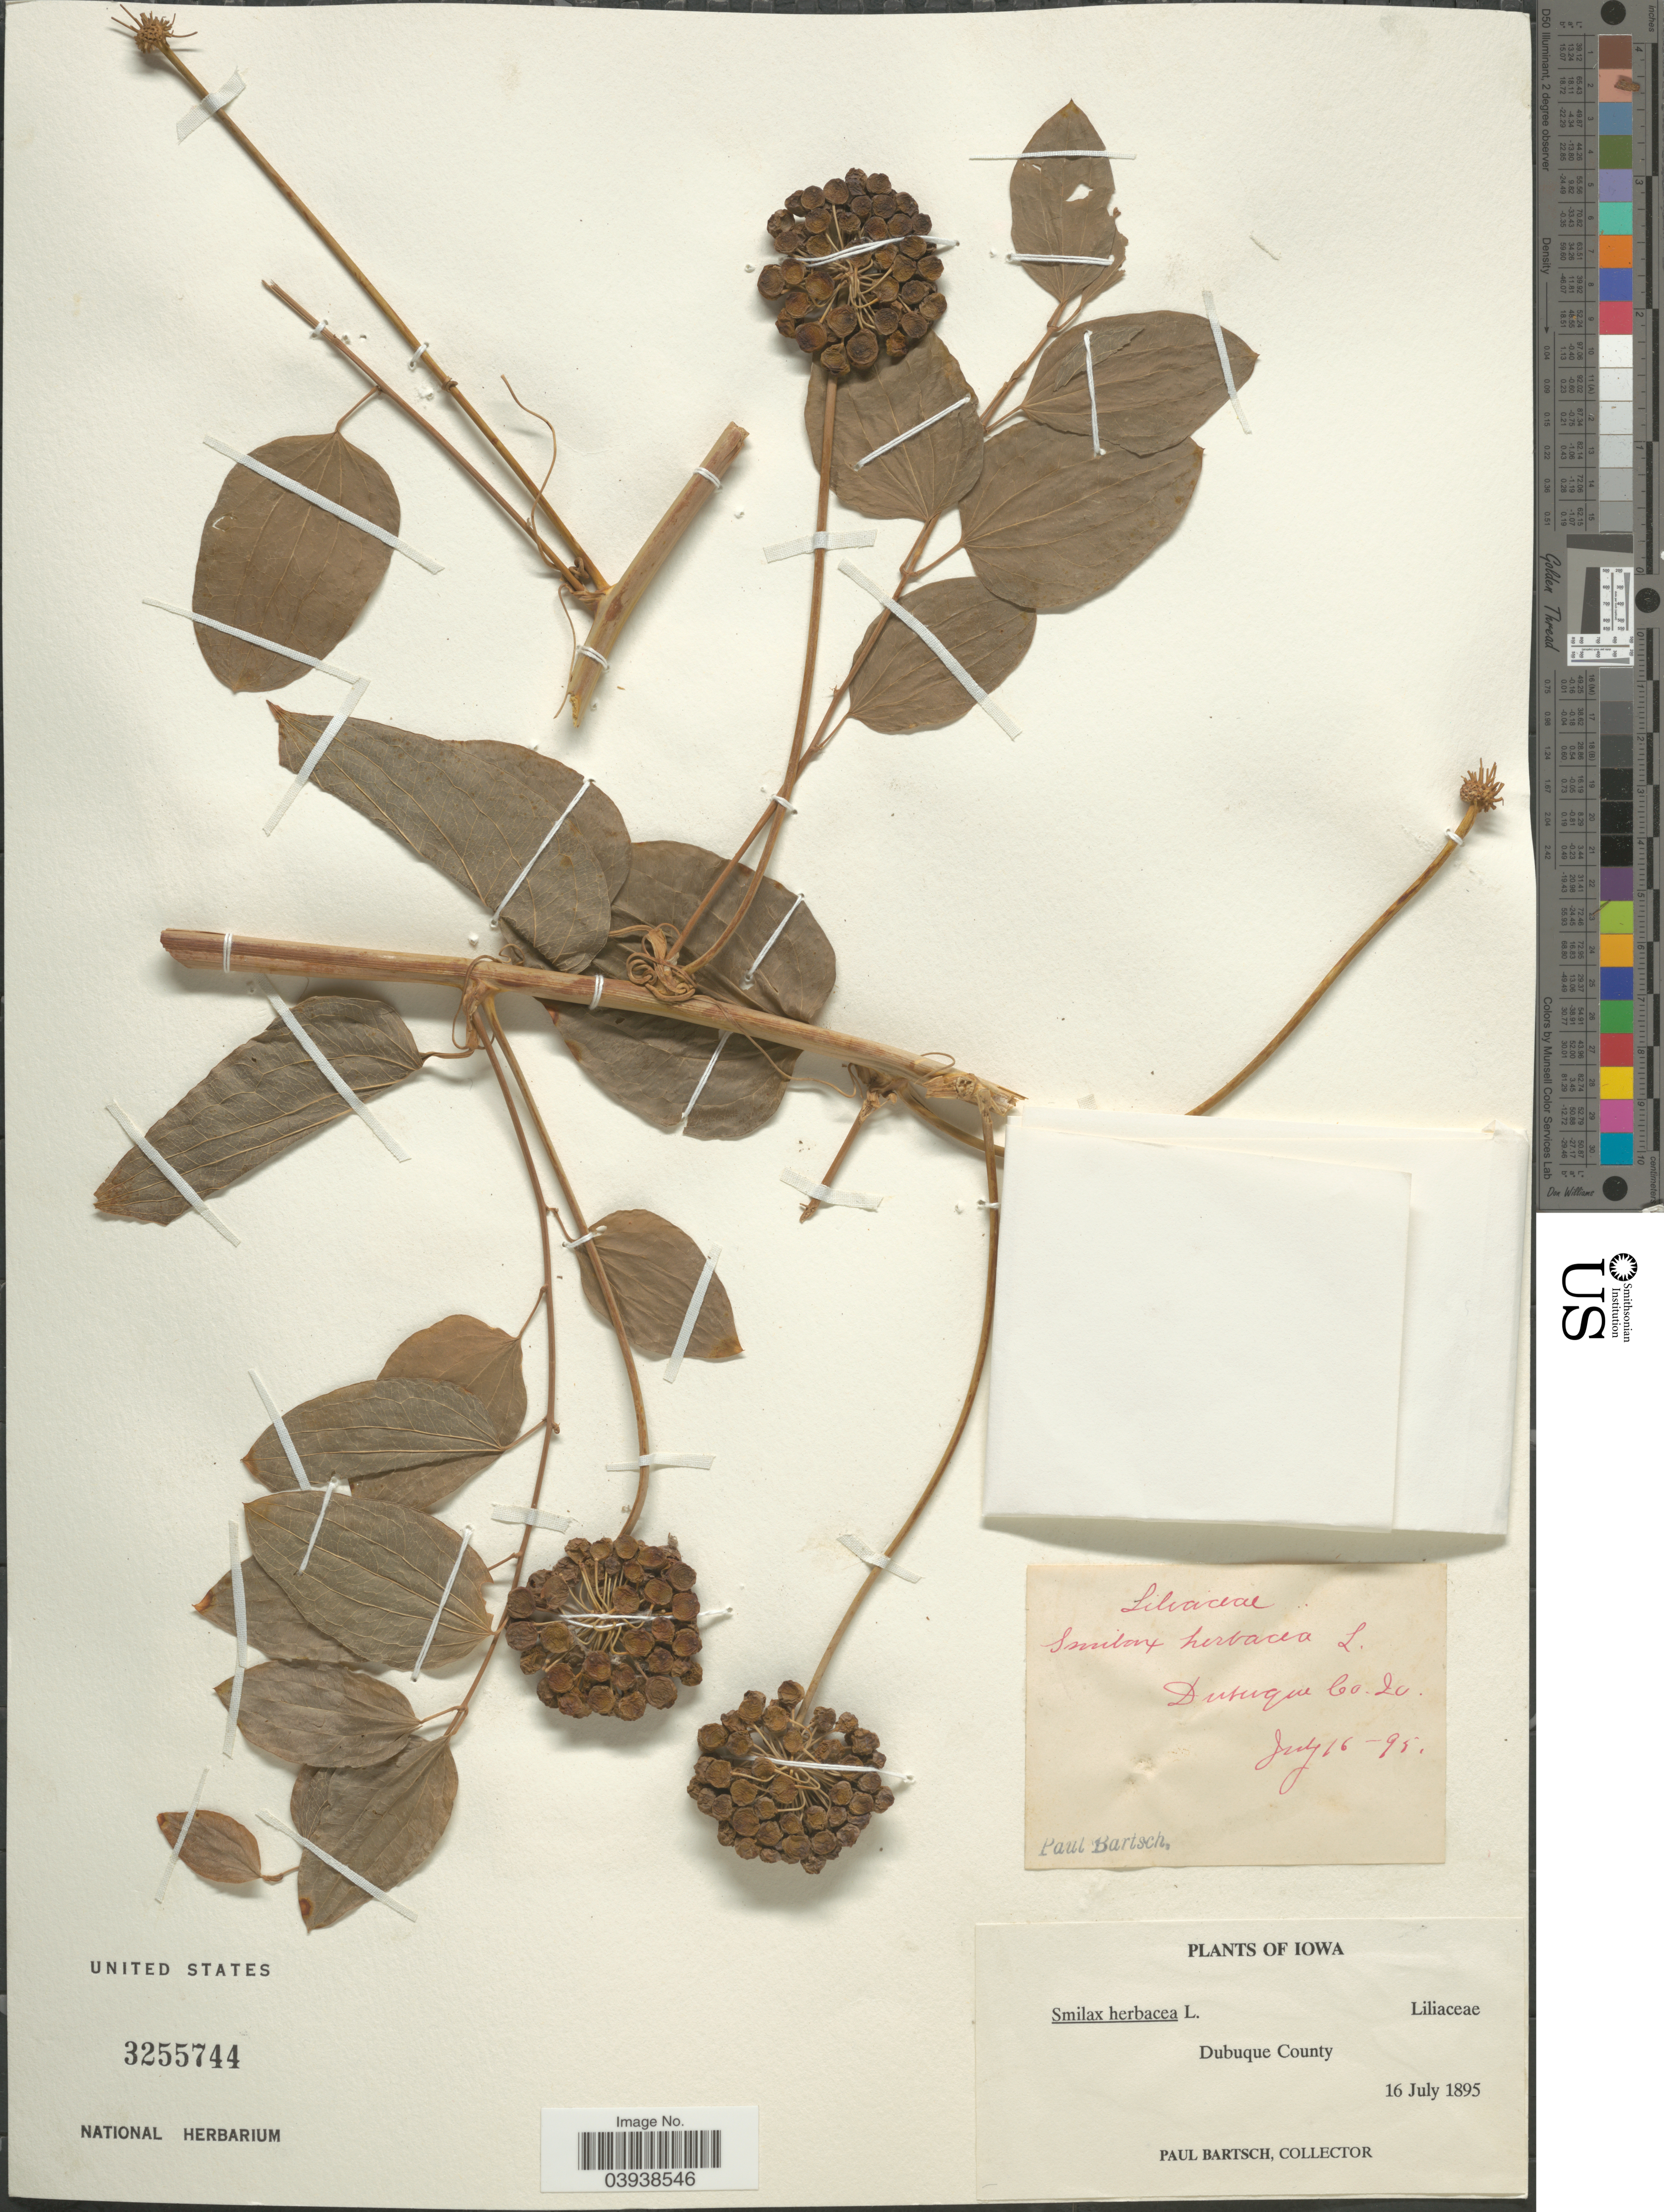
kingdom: Plantae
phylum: Tracheophyta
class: Liliopsida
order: Liliales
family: Smilacaceae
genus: Smilax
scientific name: Smilax herbacea var. lasioneuron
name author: (Hook.) A. DC.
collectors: P. Bartsch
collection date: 1895-07-16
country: United States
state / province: Iowa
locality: Dubuque County.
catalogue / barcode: US 3255744